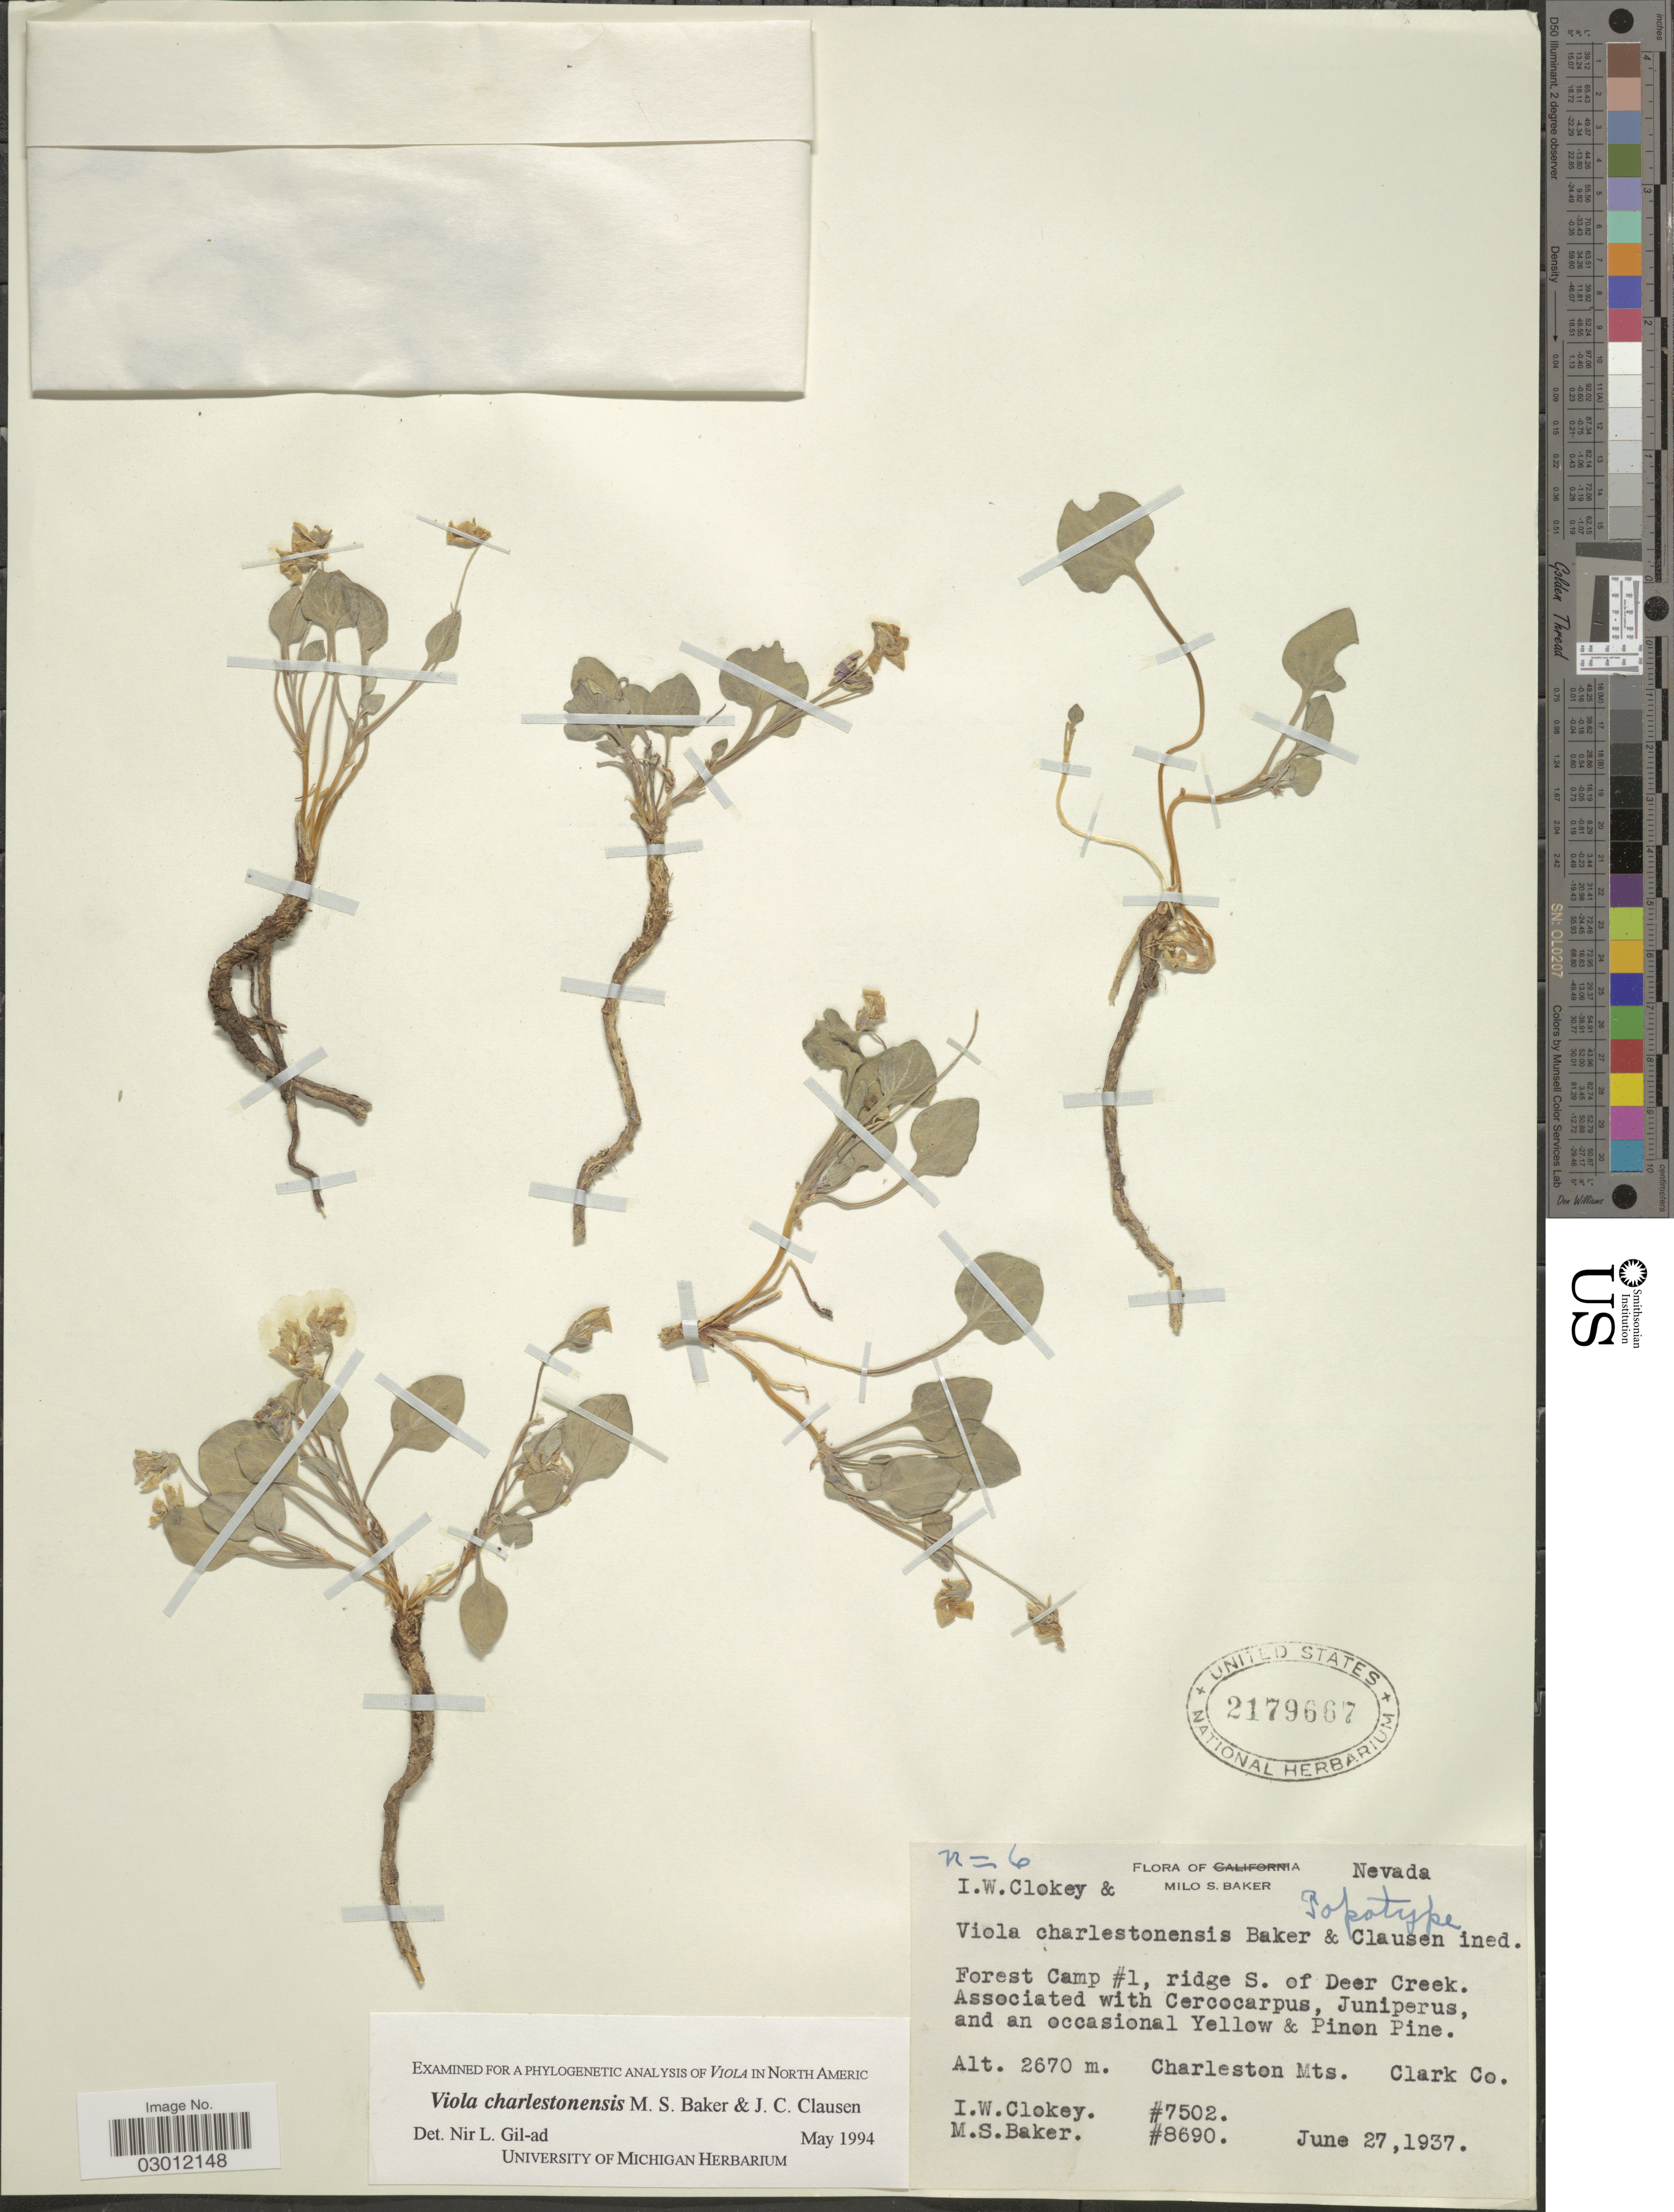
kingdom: Plantae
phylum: Tracheophyta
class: Magnoliopsida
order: Malpighiales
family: Violaceae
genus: Viola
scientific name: Viola charlestonensis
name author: M.S. Baker & J.C. Clausen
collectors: I. W. Clokey & M. S. Baker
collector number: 7502/8690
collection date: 1937-06-27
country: United States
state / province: Nevada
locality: Forest Camp #1, ridge S. of Deer Creek. Charleston Mts. Clark Co.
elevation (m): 2670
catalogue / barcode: US 2179667